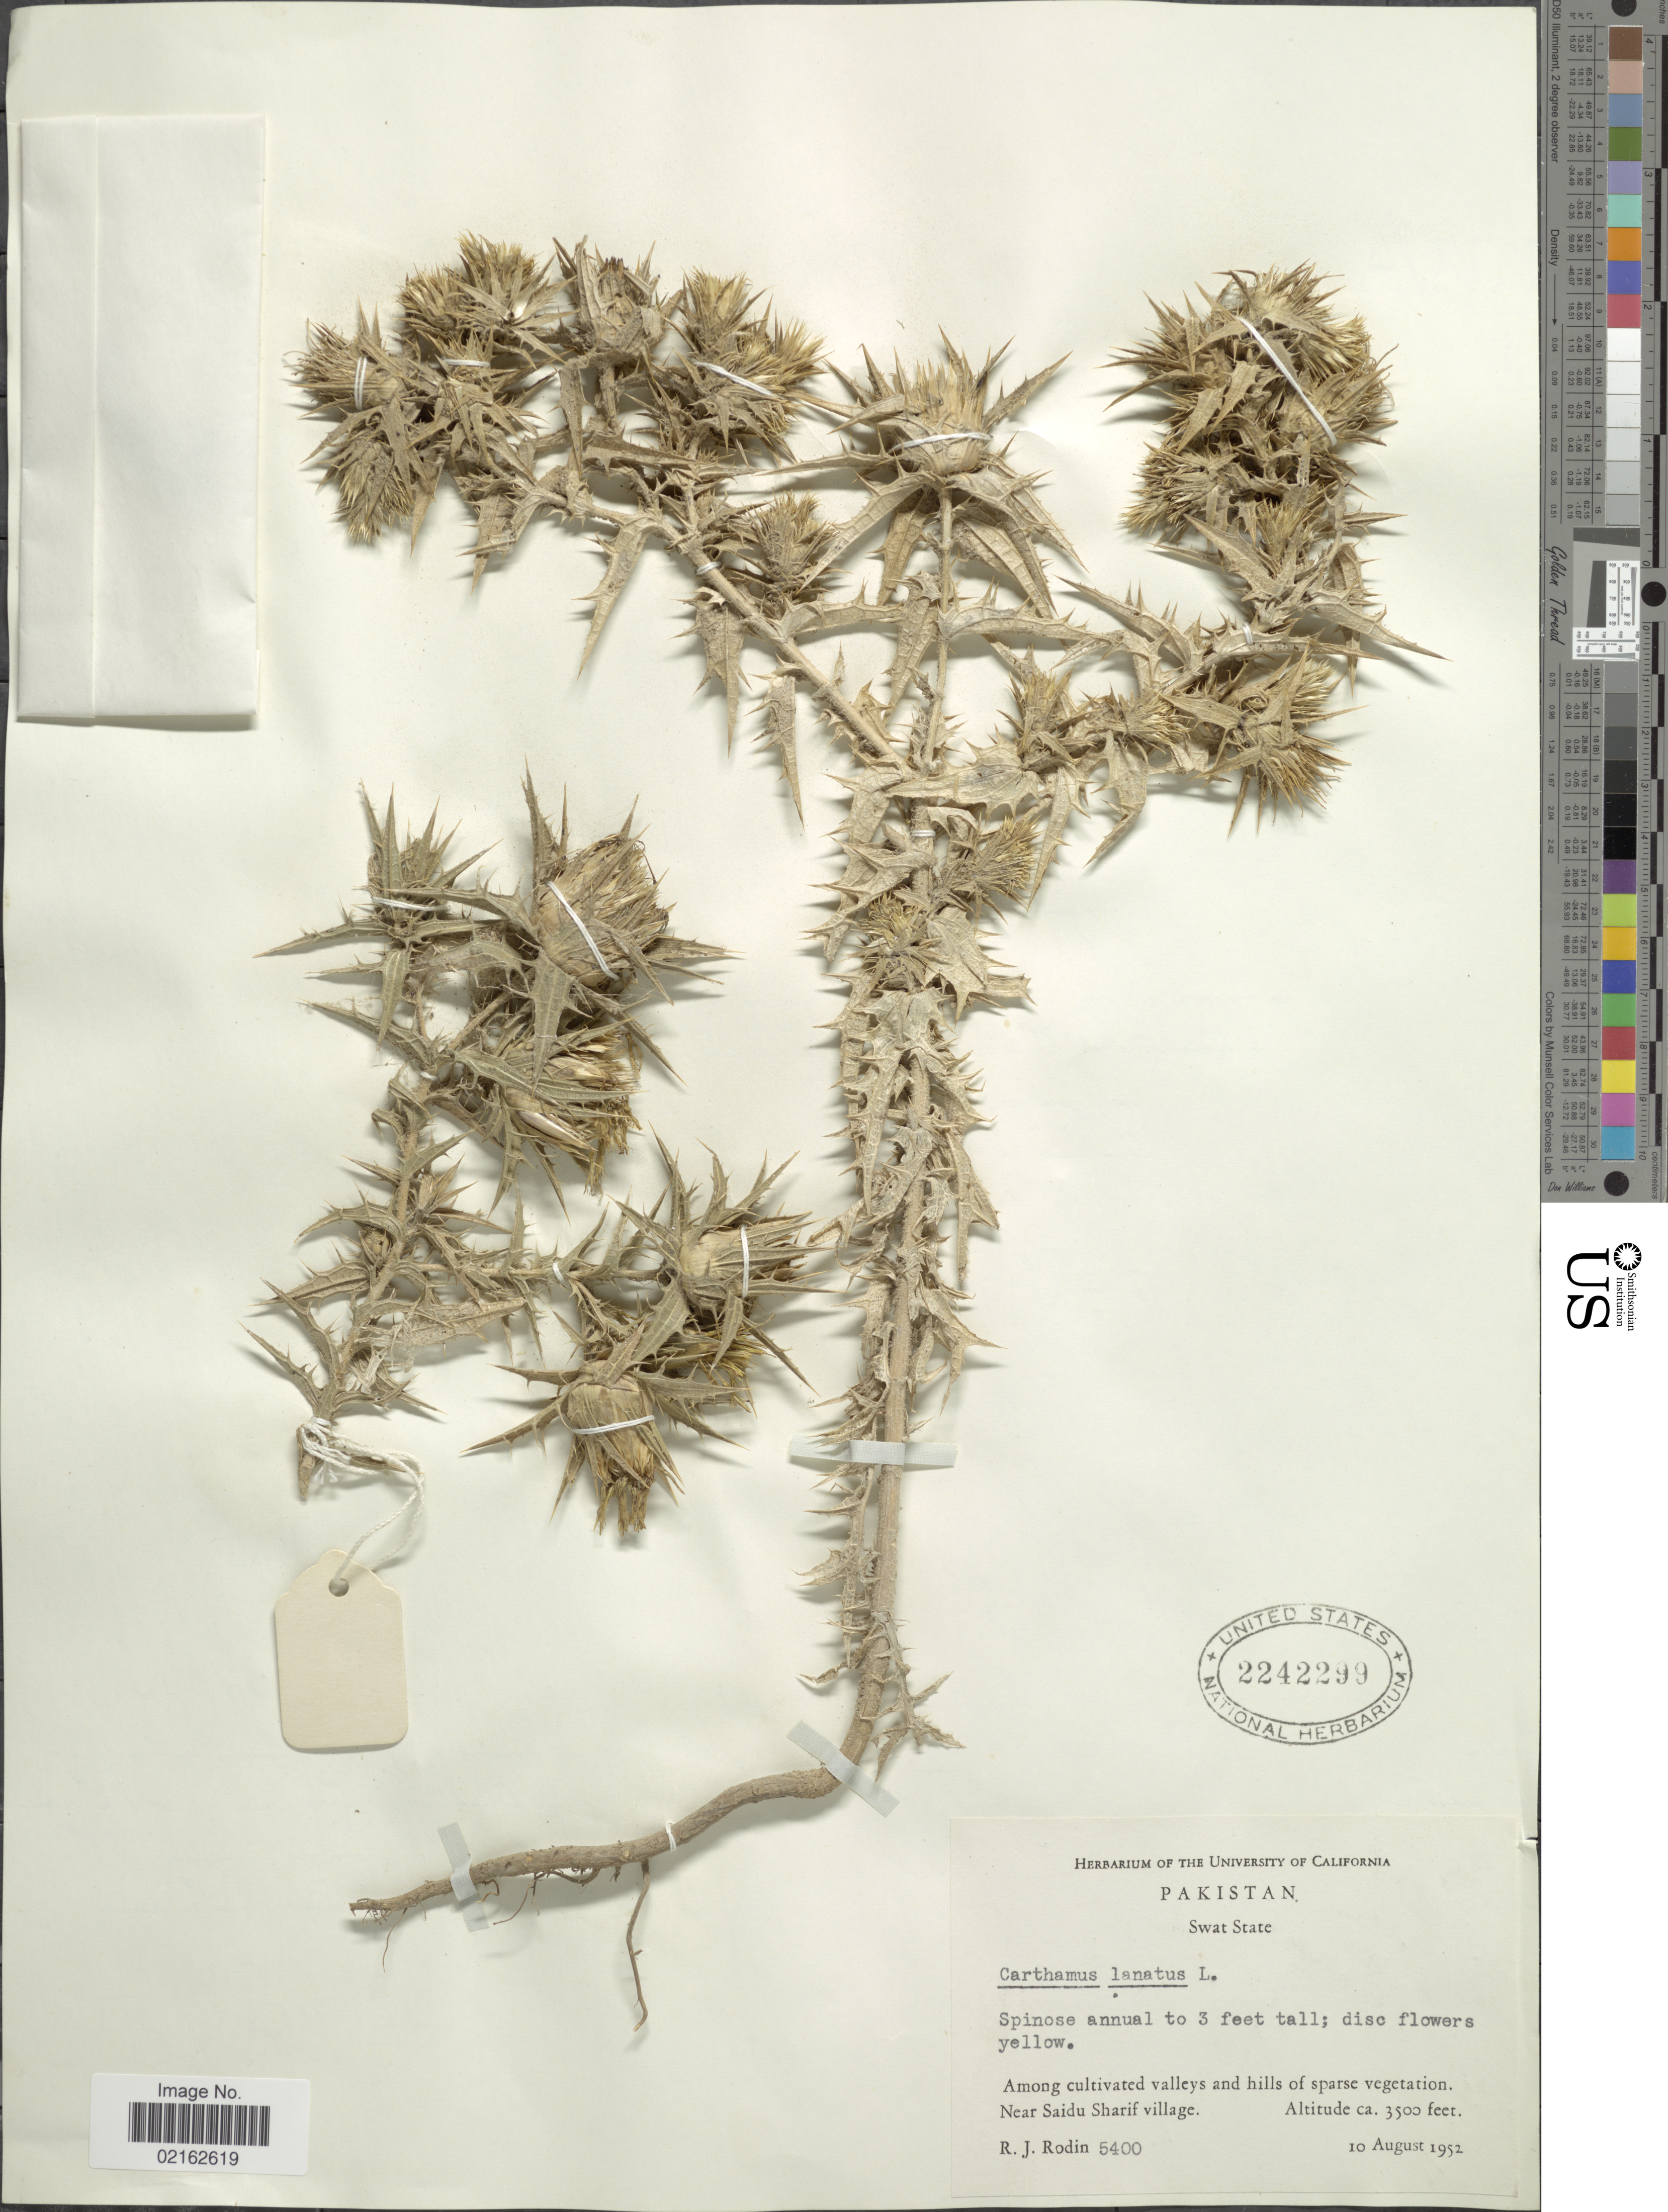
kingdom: Plantae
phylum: Tracheophyta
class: Magnoliopsida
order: Asterales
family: Asteraceae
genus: Carthamus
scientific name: Carthamus lanatus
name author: L.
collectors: R. J. Rodin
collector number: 5400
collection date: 1952-08-10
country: Pakistan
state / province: Khyber Pakhtunkhwa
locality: Swat State, near Saidu Sharif village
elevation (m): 1067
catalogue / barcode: US 2242299